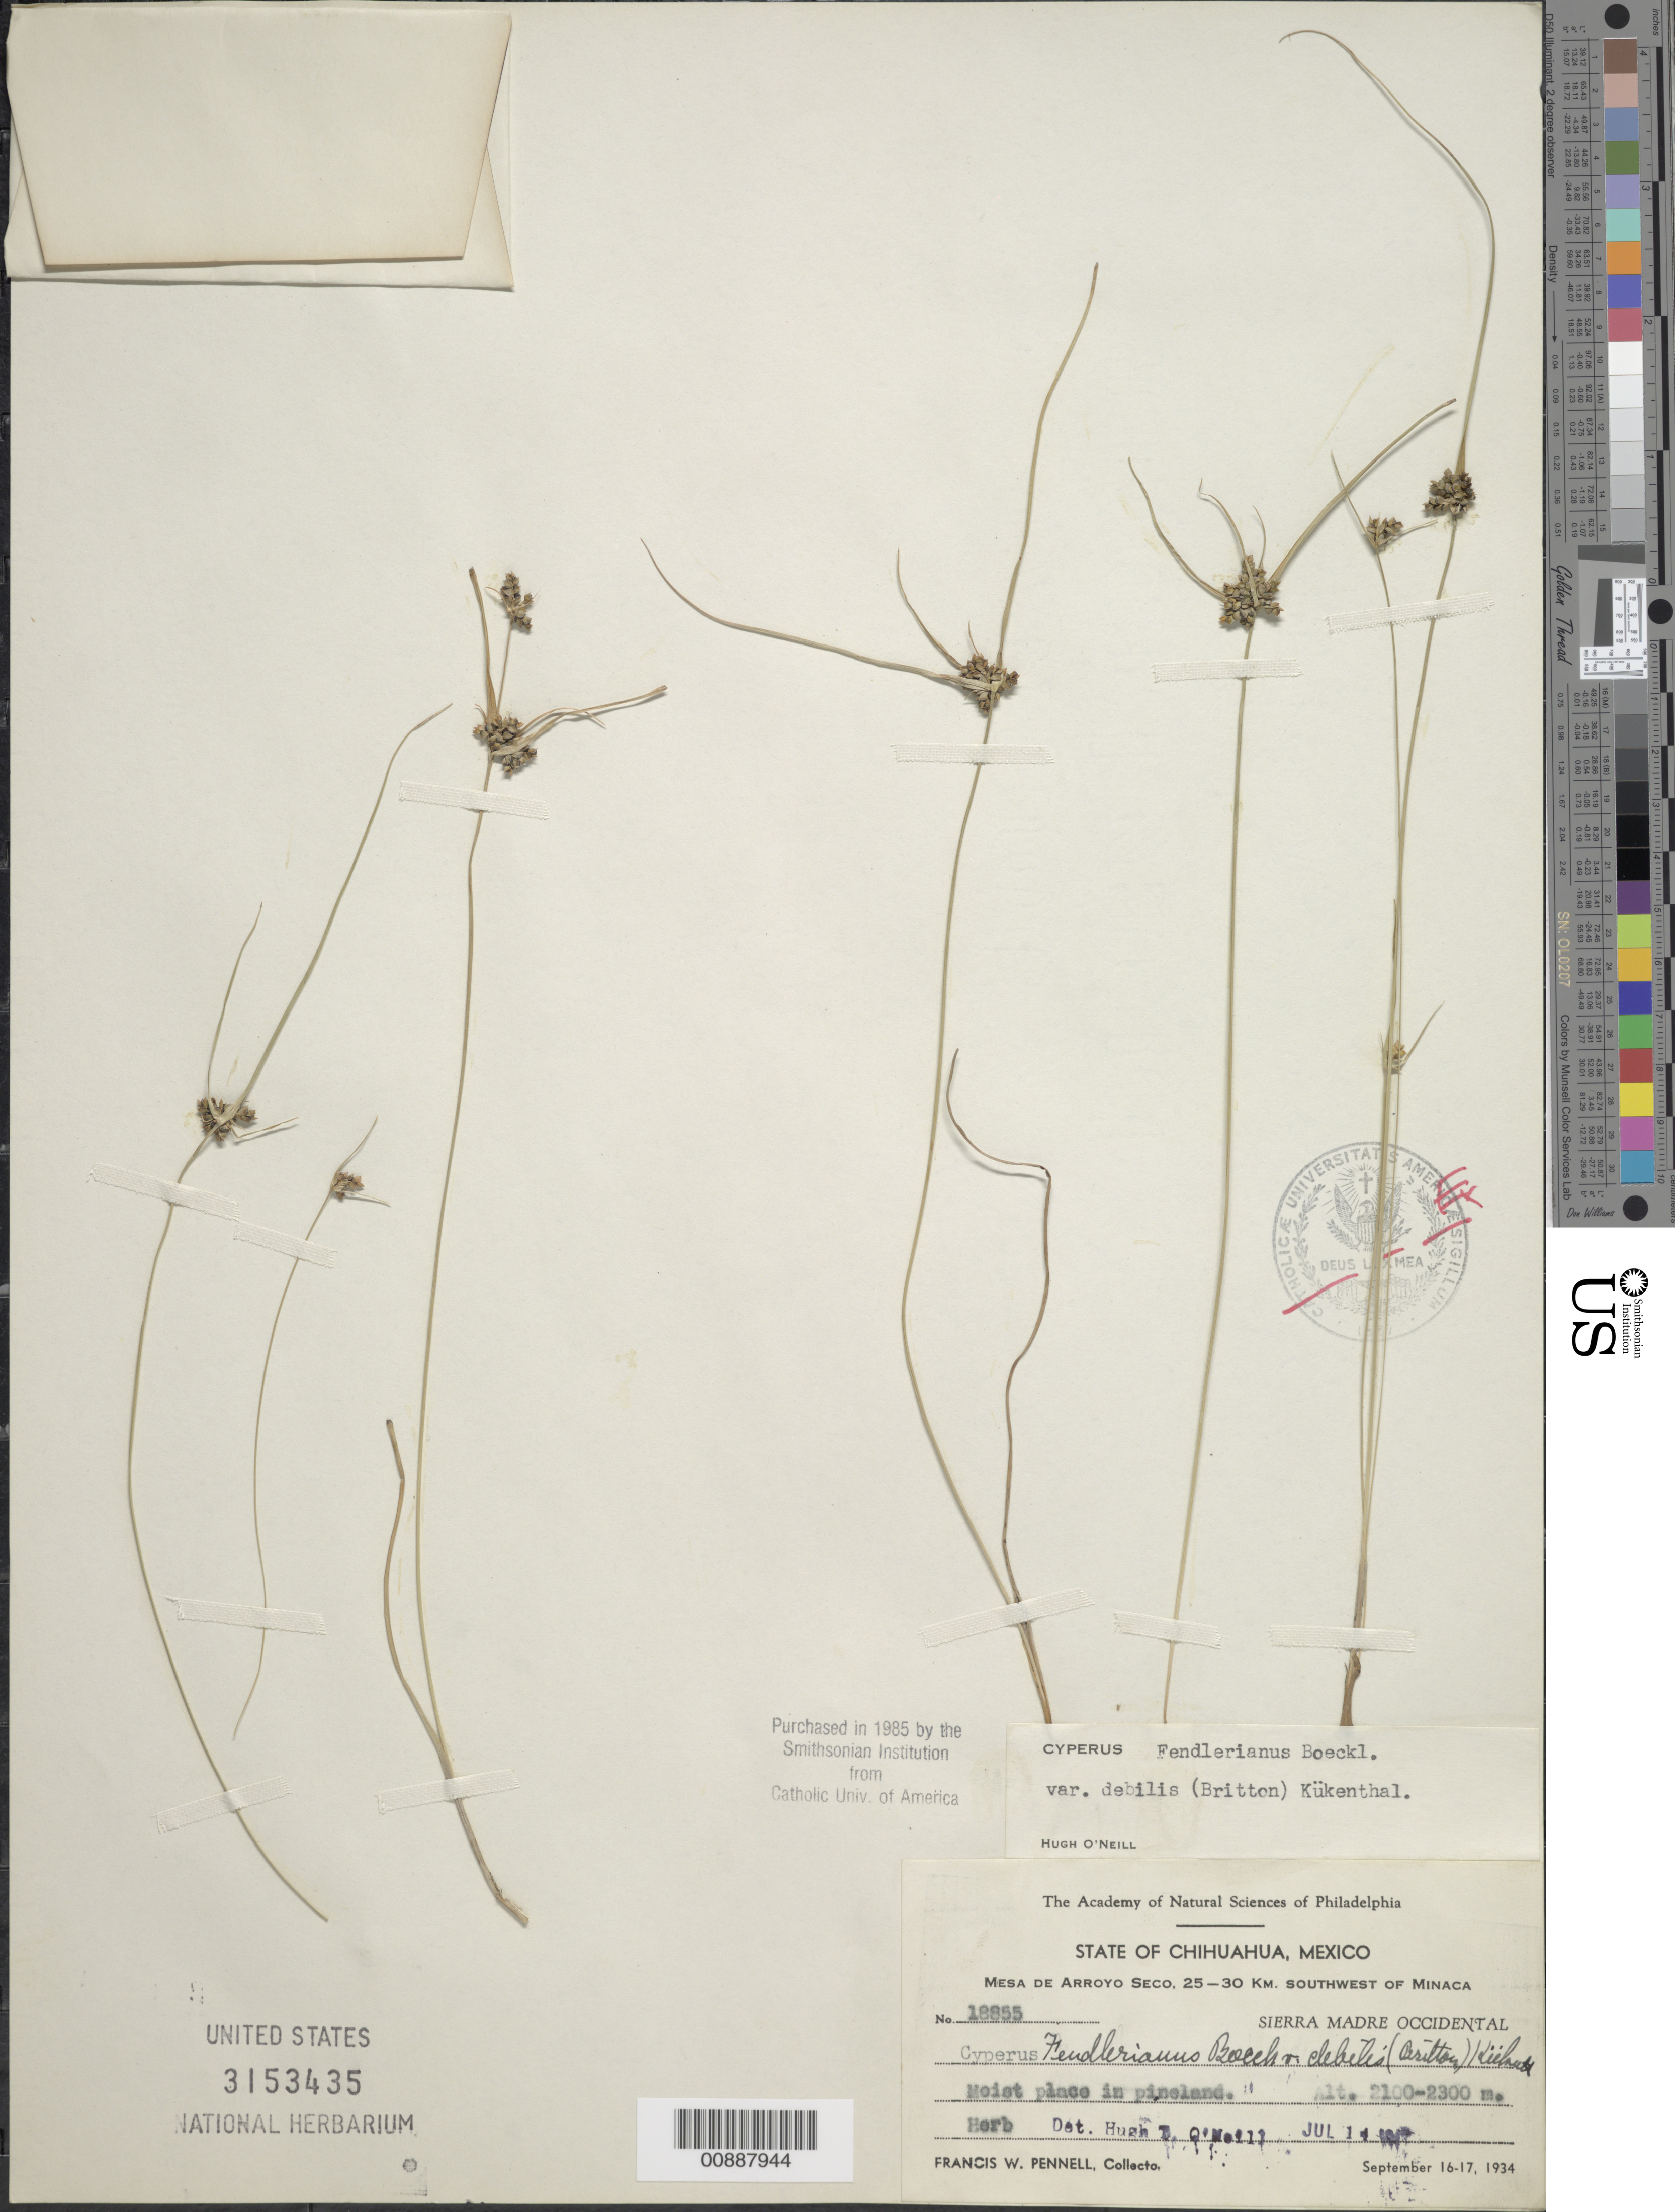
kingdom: Plantae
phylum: Tracheophyta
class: Liliopsida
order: Poales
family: Cyperaceae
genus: Cyperus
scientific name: Cyperus fendlerianus var. debilis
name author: (Britton) Kük.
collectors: F. W. Pennell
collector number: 18855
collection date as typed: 16 Sep 1934 to 17 Sep 1934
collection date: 1934-09-16/1934-09-17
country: Mexico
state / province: Chihuahua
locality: Mesa de Arroyo Seco, 25-30 km. southwest of Miñaca.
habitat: Moist places in pineland.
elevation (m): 2300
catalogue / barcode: US 3153435